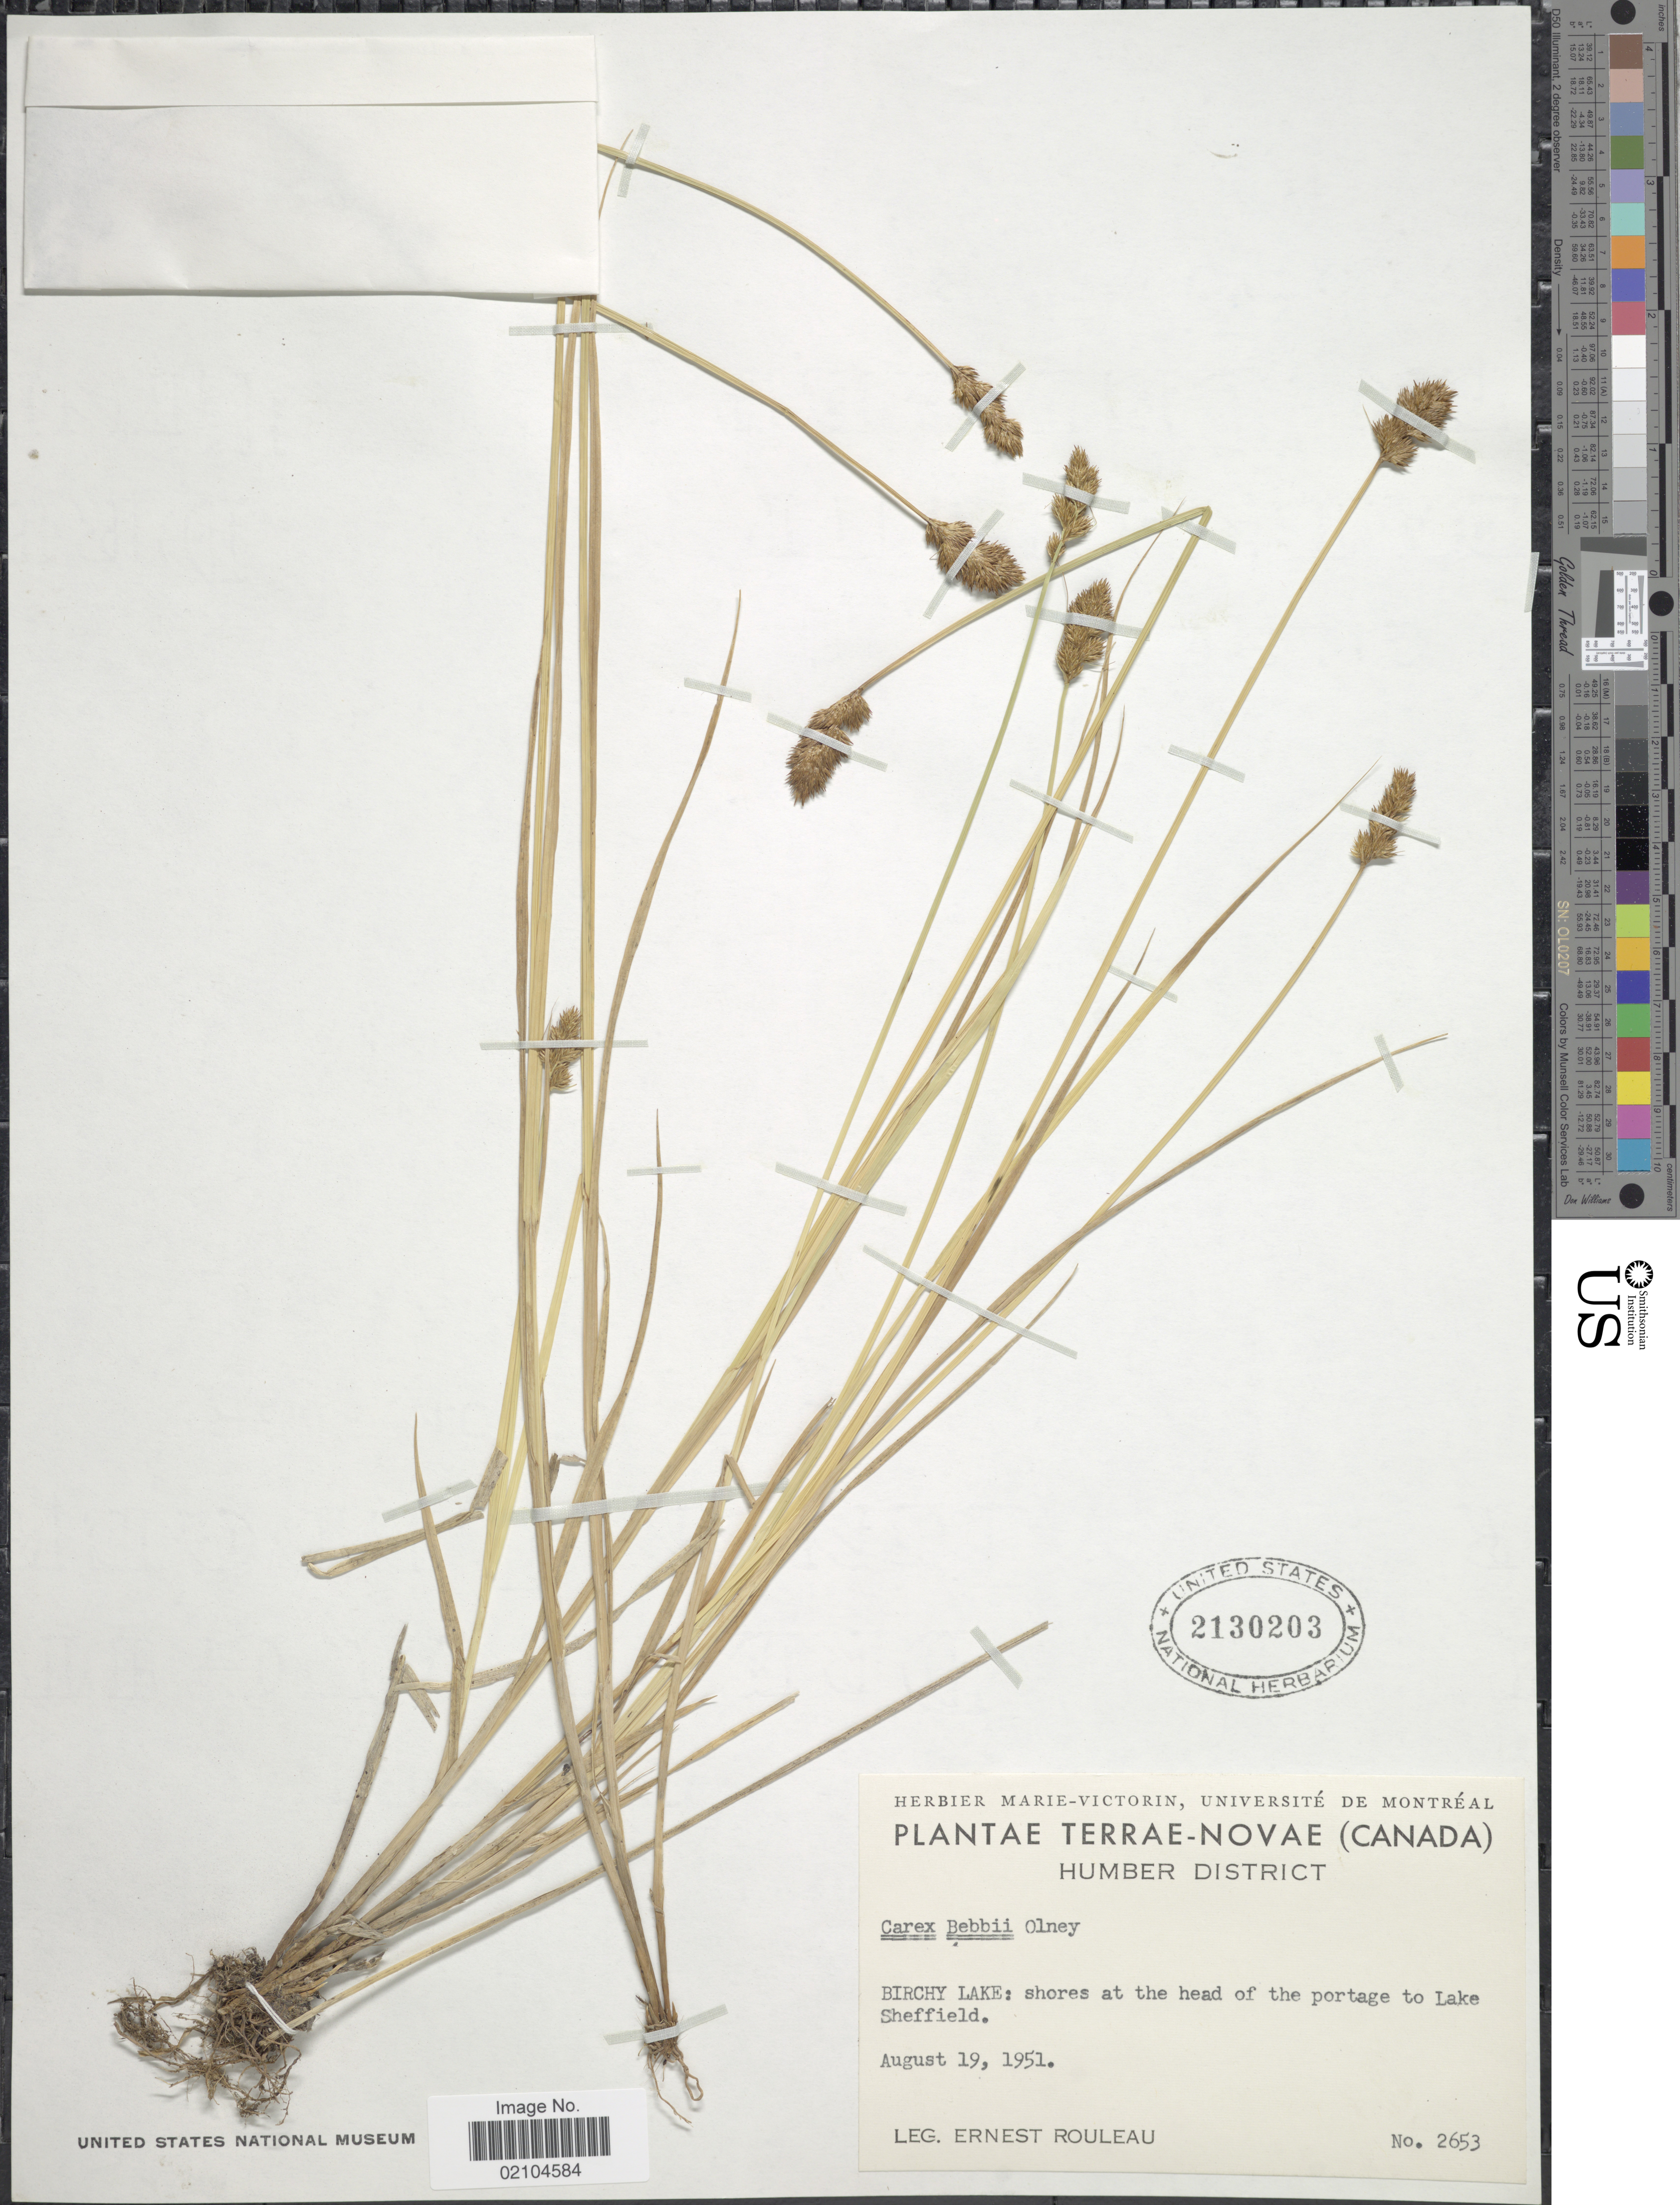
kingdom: Plantae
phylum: Tracheophyta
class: Liliopsida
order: Poales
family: Cyperaceae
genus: Carex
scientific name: Carex bebbii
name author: (L.H. Bailey) Olney ex Fernald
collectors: J. Rouleau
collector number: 2653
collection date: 1951-08-19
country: Canada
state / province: Newfoundland and Labrador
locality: Terrae-Novae (Canada), Humber District, Birchy Lake: shores at the head of the portage to Lake Sheffield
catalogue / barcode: US 2130203